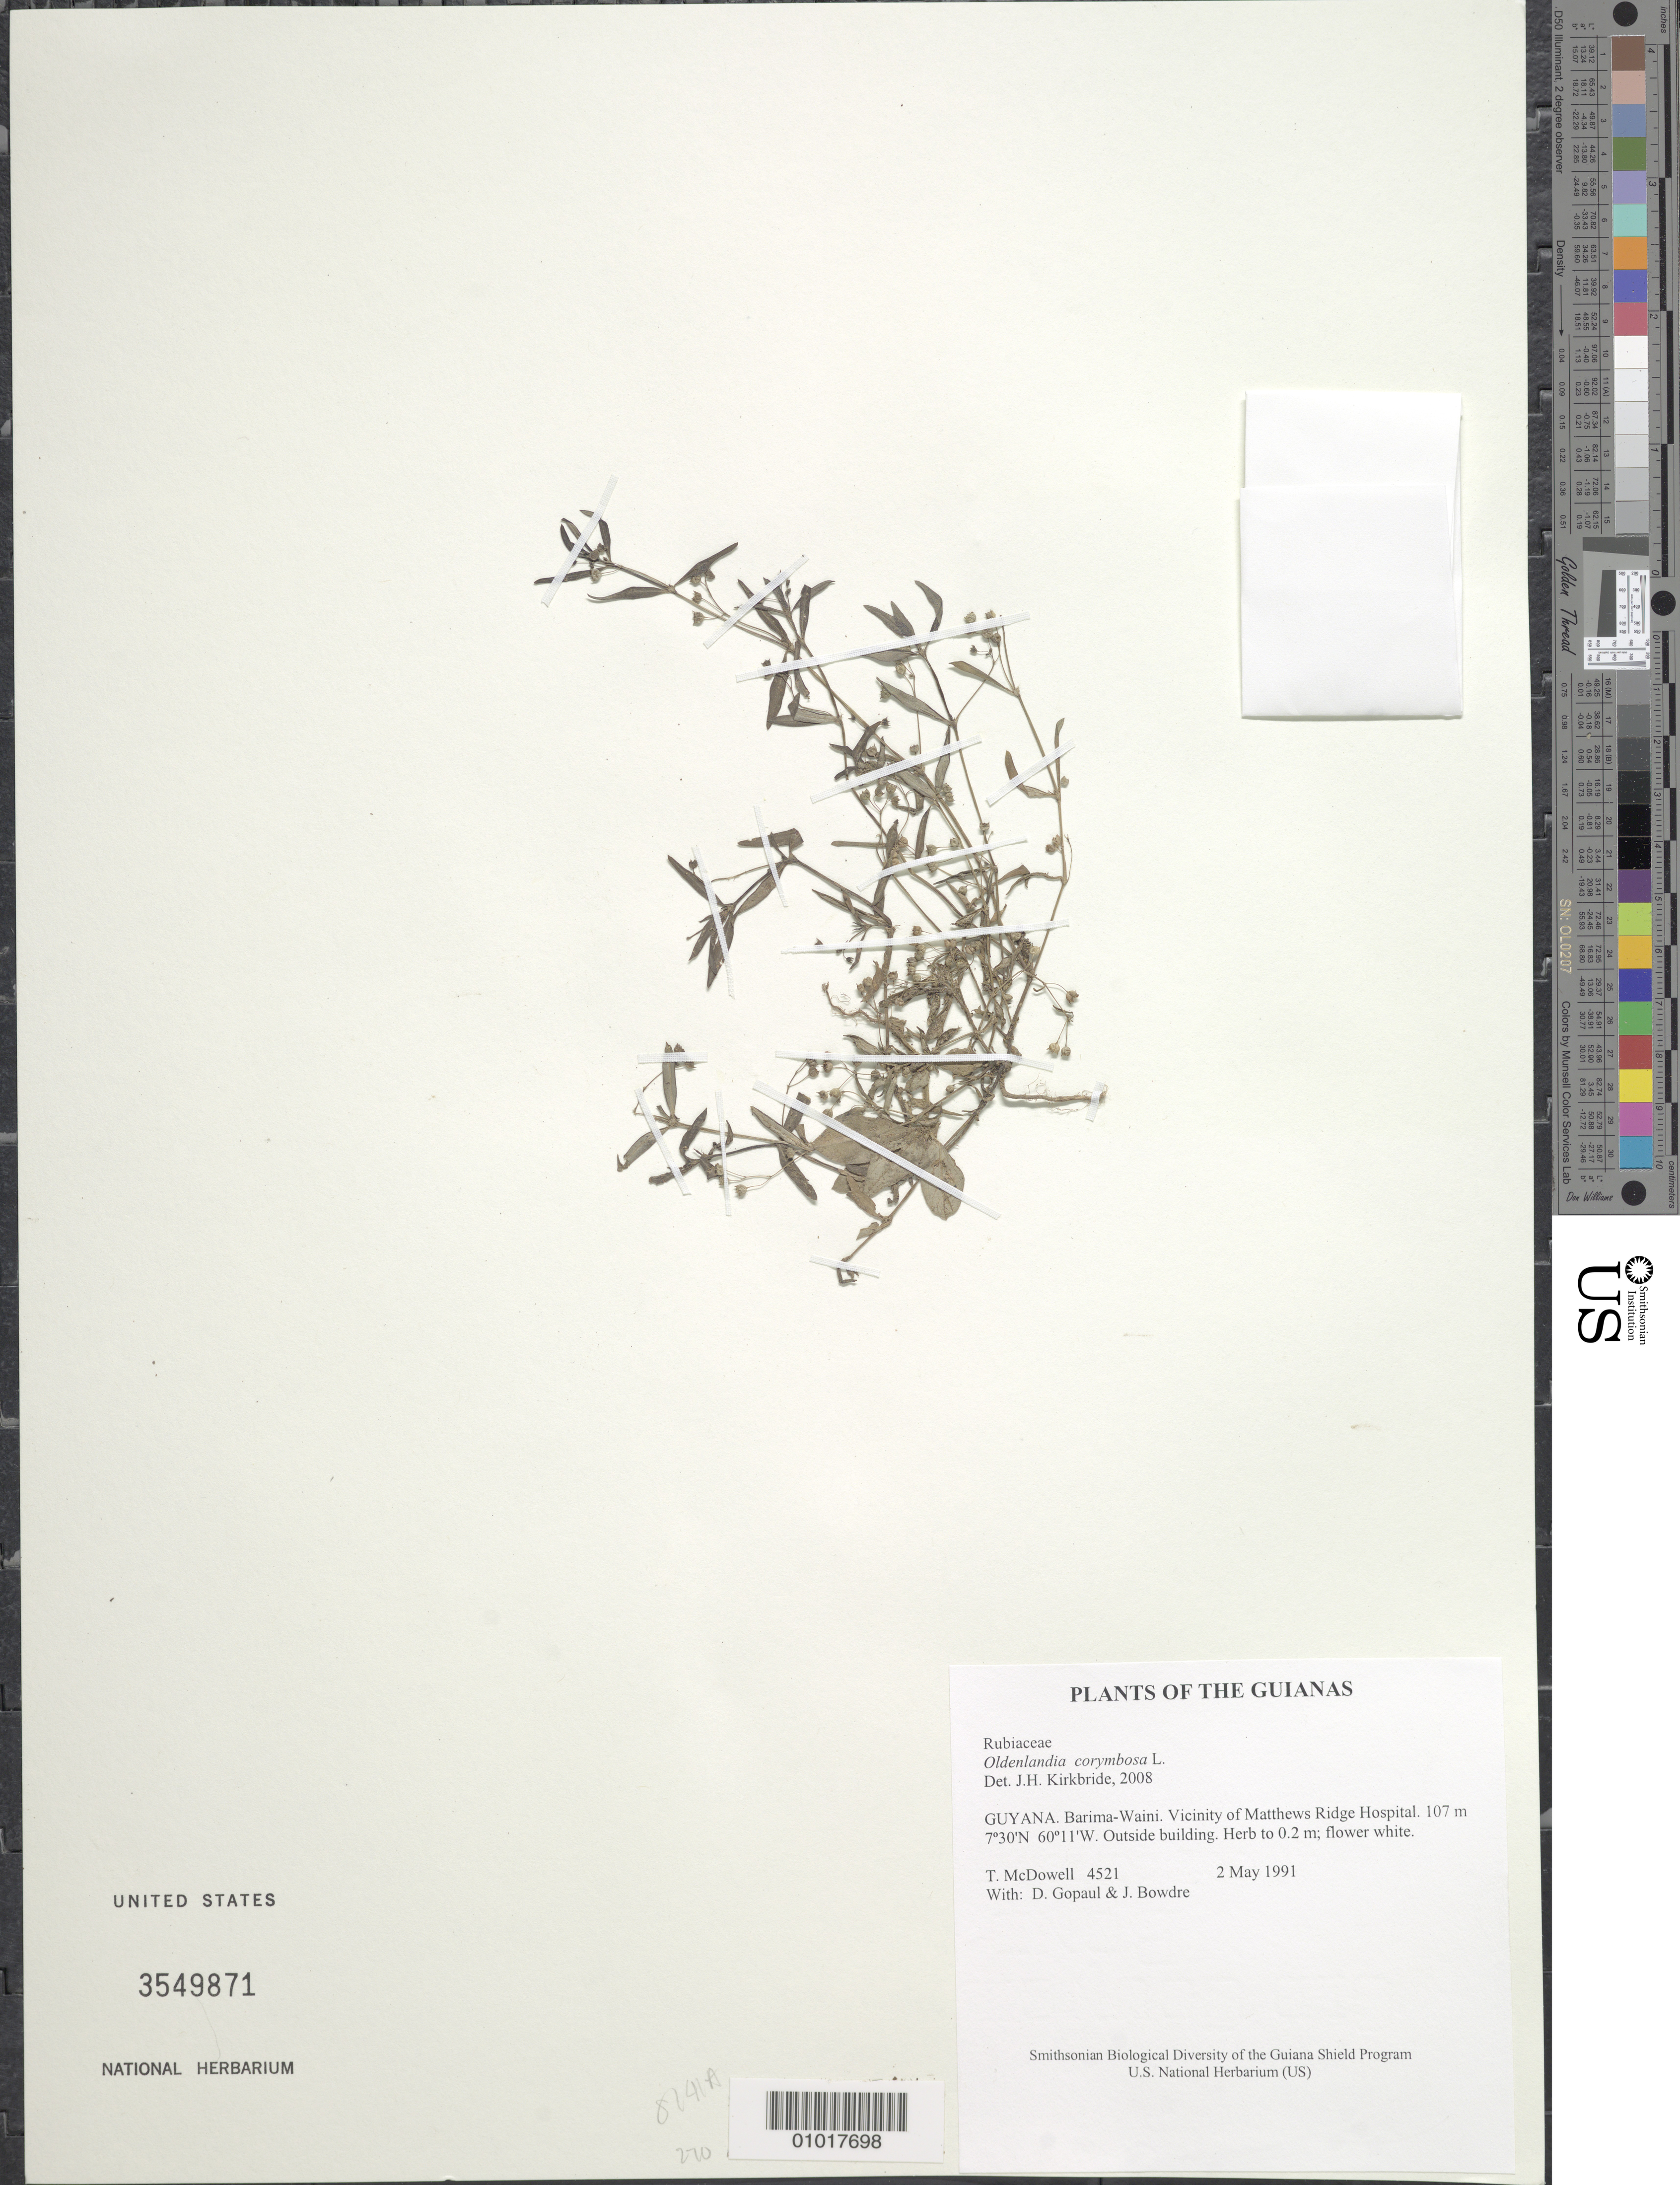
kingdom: Plantae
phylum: Tracheophyta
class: Magnoliopsida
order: Gentianales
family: Rubiaceae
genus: Oldenlandia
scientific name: Oldenlandia corymbosa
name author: L.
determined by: Kirkbride, J. H.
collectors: T. McDowell, D. Gopaul & J. Bowdre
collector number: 4521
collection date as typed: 2 May 1991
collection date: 1991-05-02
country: Guyana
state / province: Barima-Waini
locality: Vicinity of Matthews Ridge Hospital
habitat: Outside building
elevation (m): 107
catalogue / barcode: US 3549871